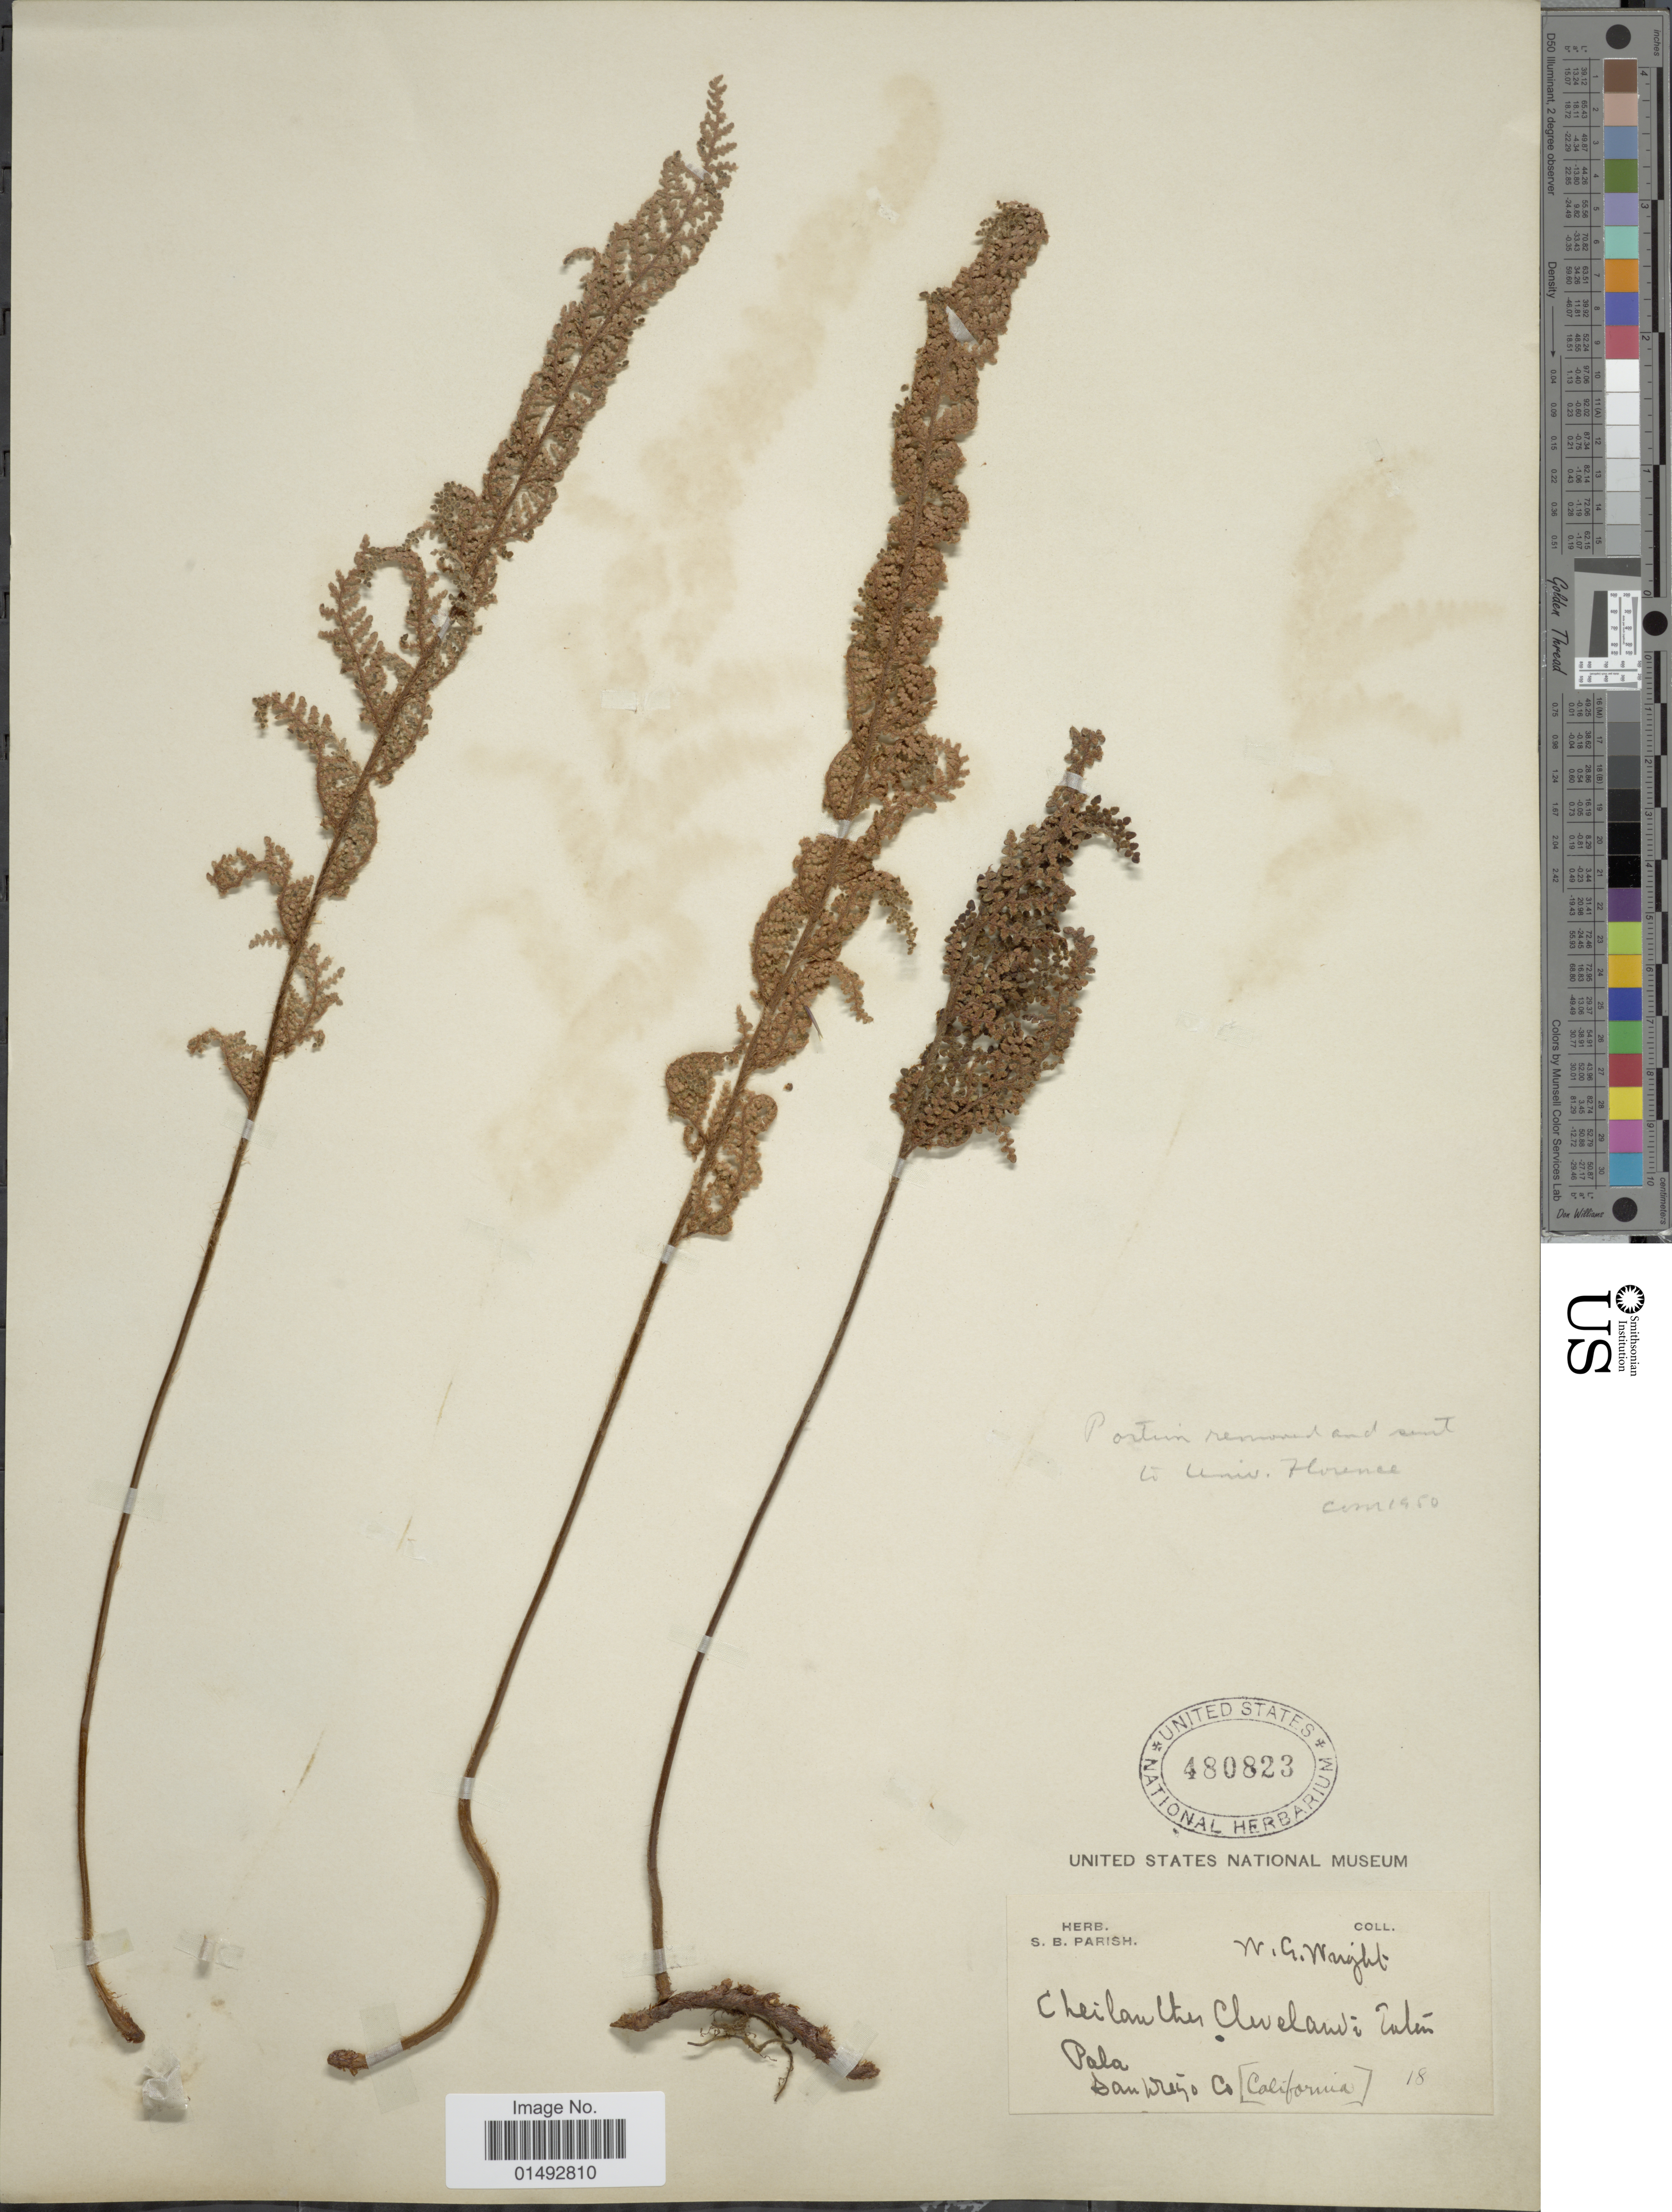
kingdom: Plantae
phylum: Tracheophyta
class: Polypodiopsida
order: Polypodiales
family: Pteridaceae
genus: Myriopteris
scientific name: Myriopteris clevelandii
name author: (D.C. Eaton) Grusz & Windham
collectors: W. G. Wright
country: United States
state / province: California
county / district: San Diego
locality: Pala, San Diego Co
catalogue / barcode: US 480823